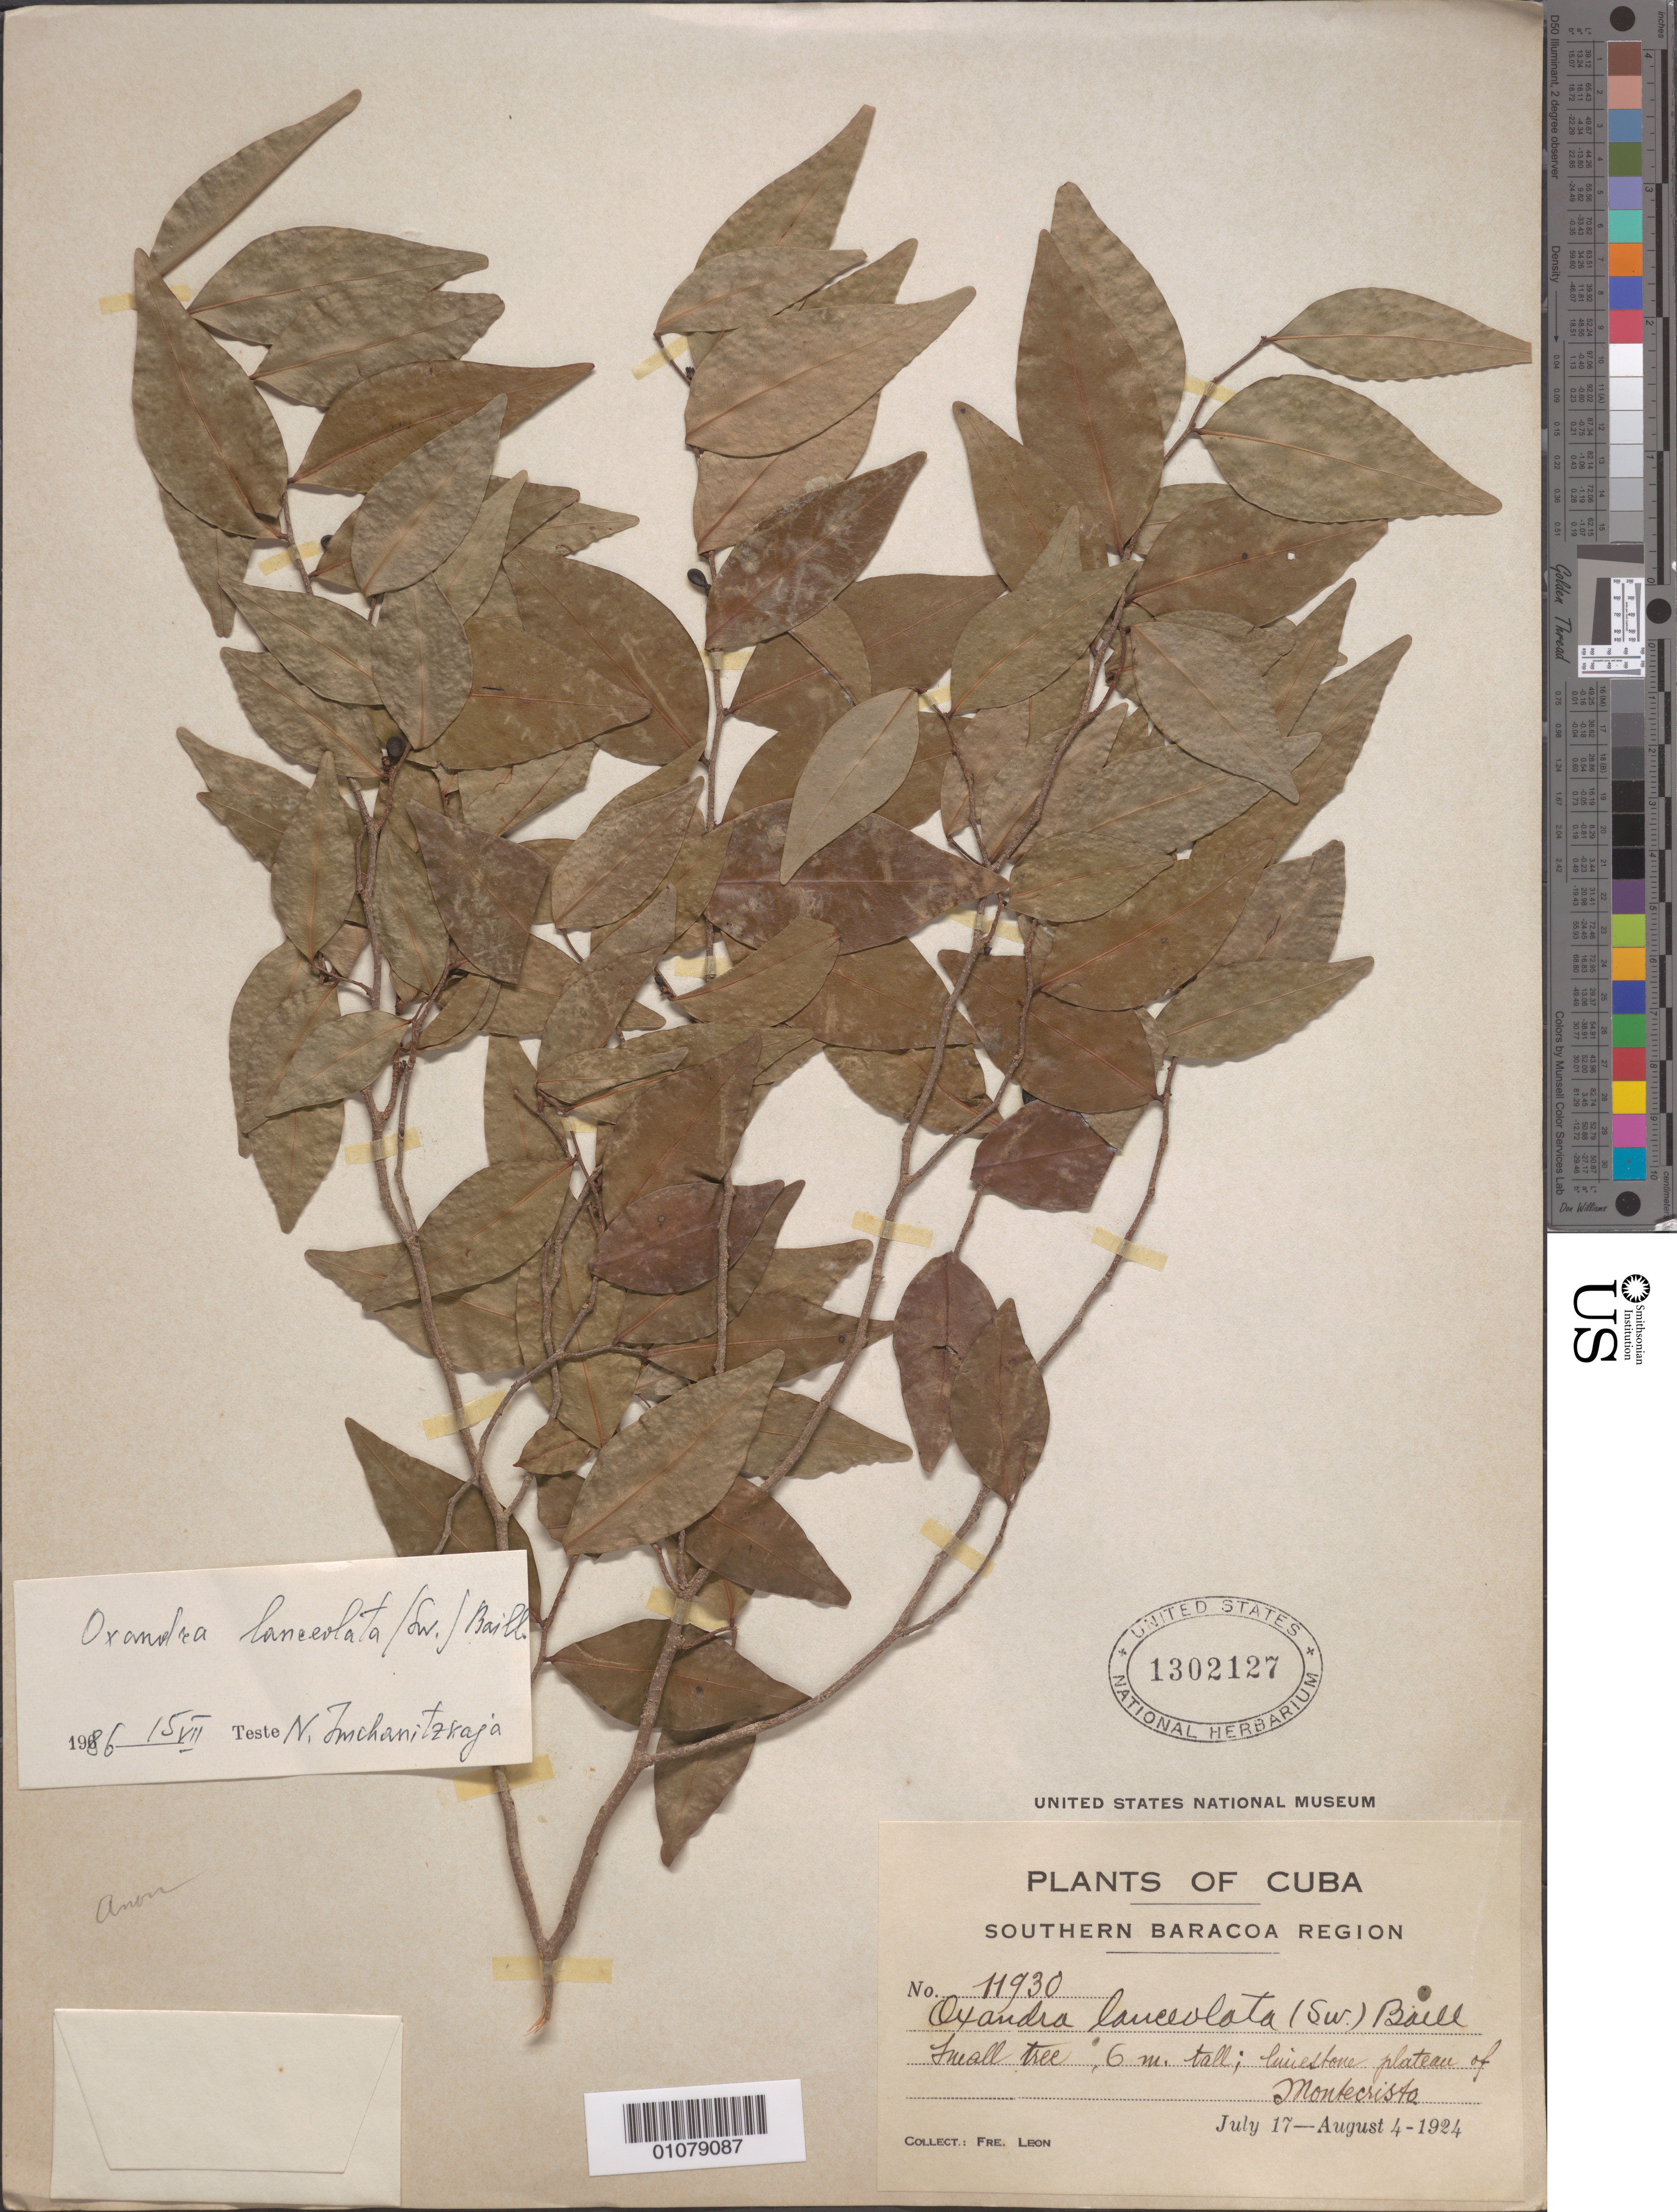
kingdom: Plantae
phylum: Tracheophyta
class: Magnoliopsida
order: Magnoliales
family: Annonaceae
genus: Oxandra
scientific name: Oxandra lanceolata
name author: (Sw.) Baill.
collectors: Bro. León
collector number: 11930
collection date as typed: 17 Jul 1924 to 04 Aug 1924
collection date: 1924-07-17/1924-08-04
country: Cuba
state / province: Guantánamo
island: Cuba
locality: Southern Baracoa Region, limestone plateau of Montecristo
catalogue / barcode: US 1302127